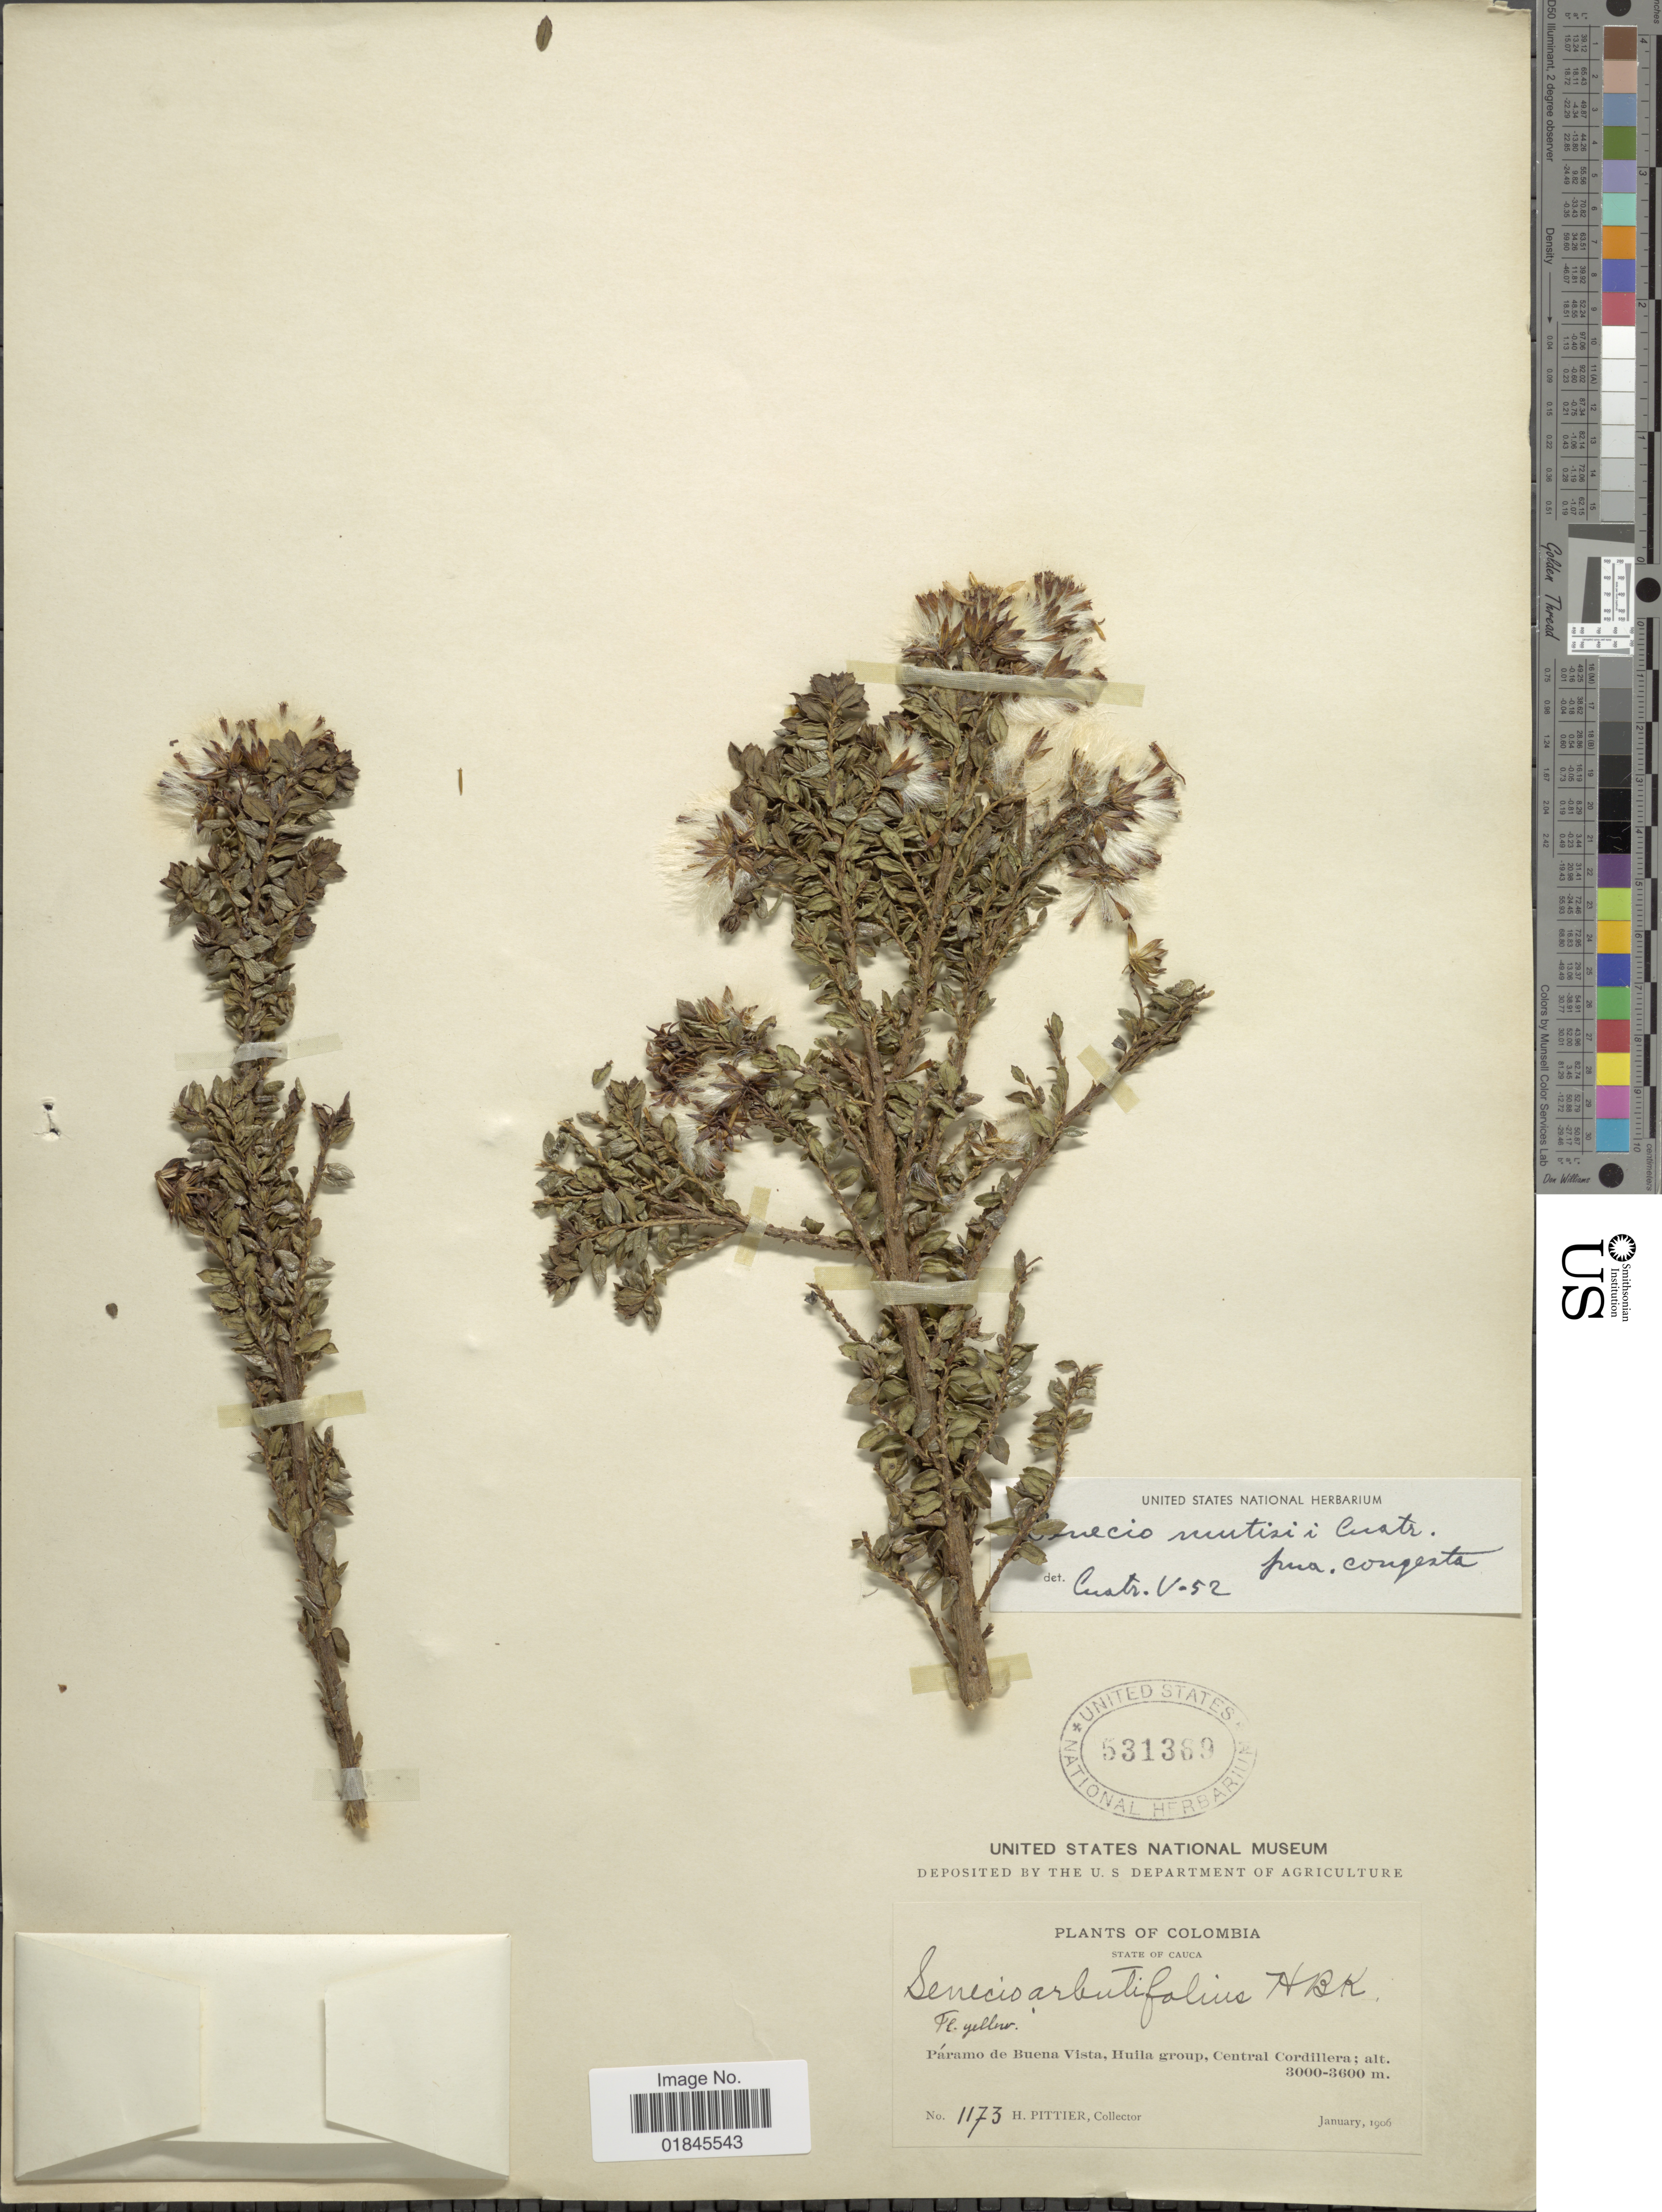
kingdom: Plantae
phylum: Tracheophyta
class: Magnoliopsida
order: Asterales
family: Asteraceae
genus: Pentacalia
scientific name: Pentacalia mutisii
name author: (Cuatrec.) Cuatrec.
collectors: H. F. Pittier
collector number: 1173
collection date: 1906-01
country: Colombia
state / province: Cauca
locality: State of Cauca. Páramo de Buena Vista, Huila group, Central Cordillera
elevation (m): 3000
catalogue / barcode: US 531389